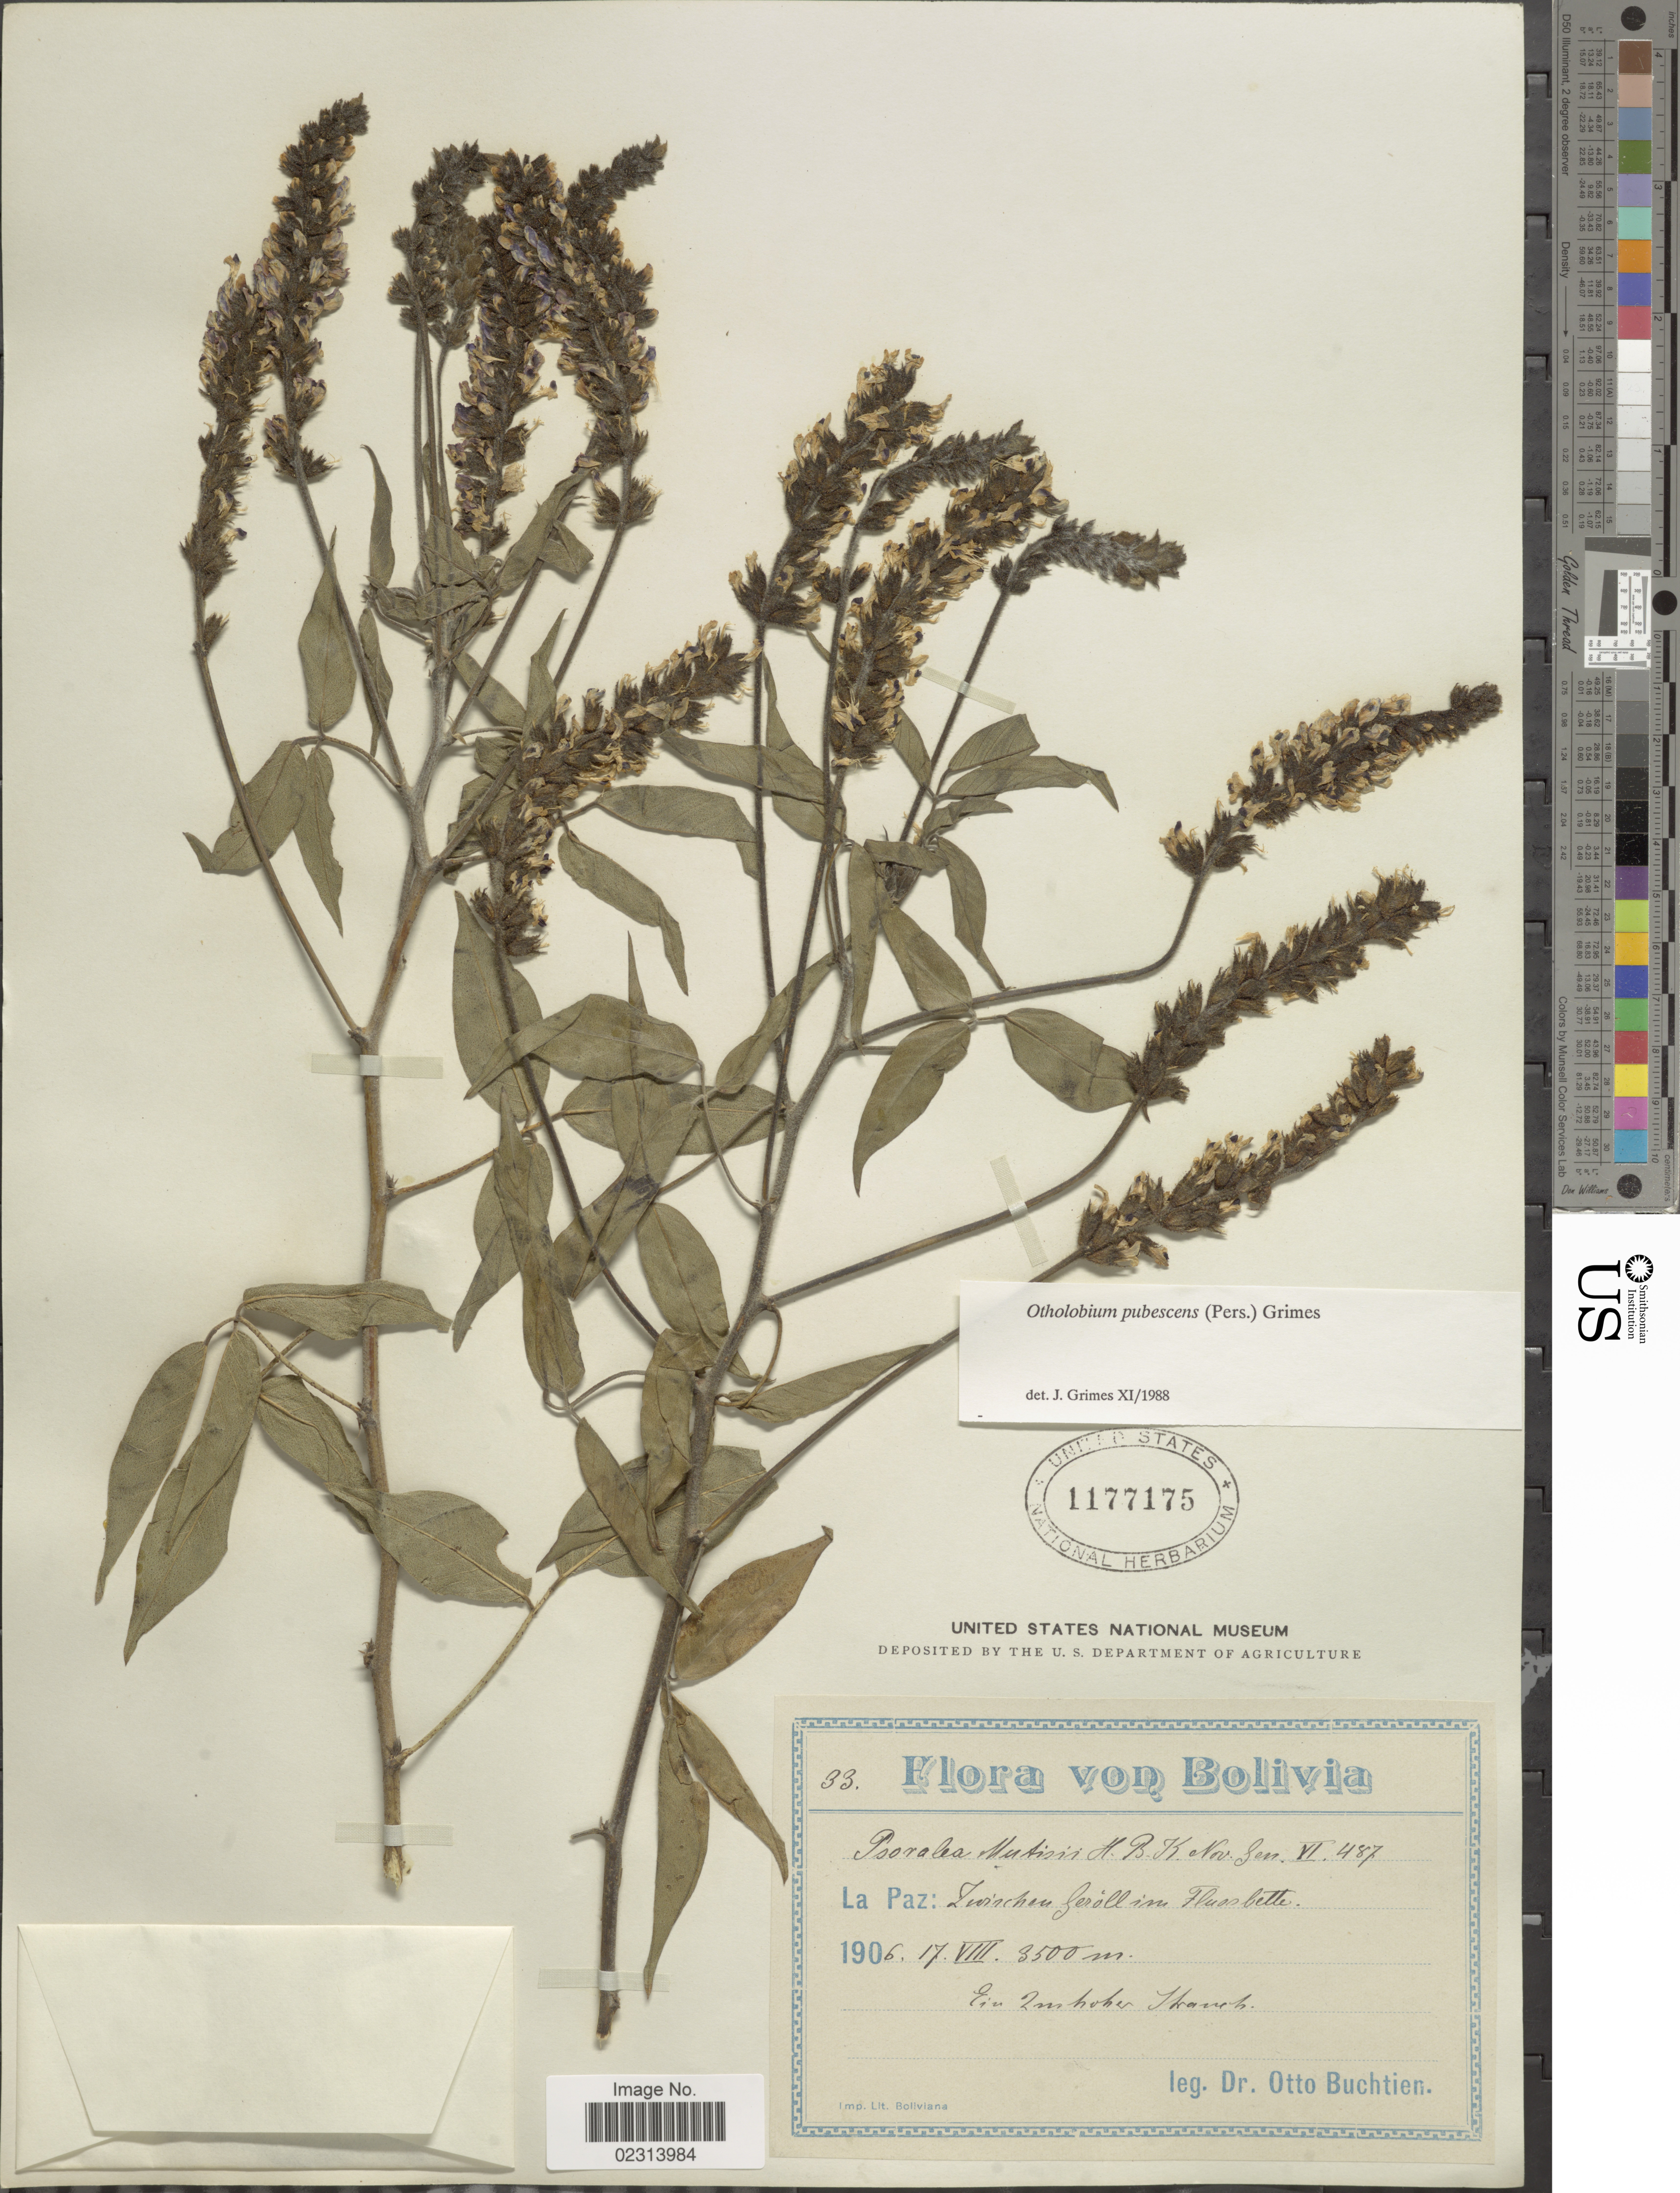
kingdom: Plantae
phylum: Tracheophyta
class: Magnoliopsida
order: Fabales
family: Fabaceae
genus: Otholobium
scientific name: Otholobium pubescens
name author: (Poir.) J.W. Grimes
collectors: O. Buchtien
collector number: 33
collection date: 1906-08-17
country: Bolivia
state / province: La Paz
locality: La Paz: Zwischen Gerollim Flussbette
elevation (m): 3500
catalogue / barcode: US 1177175